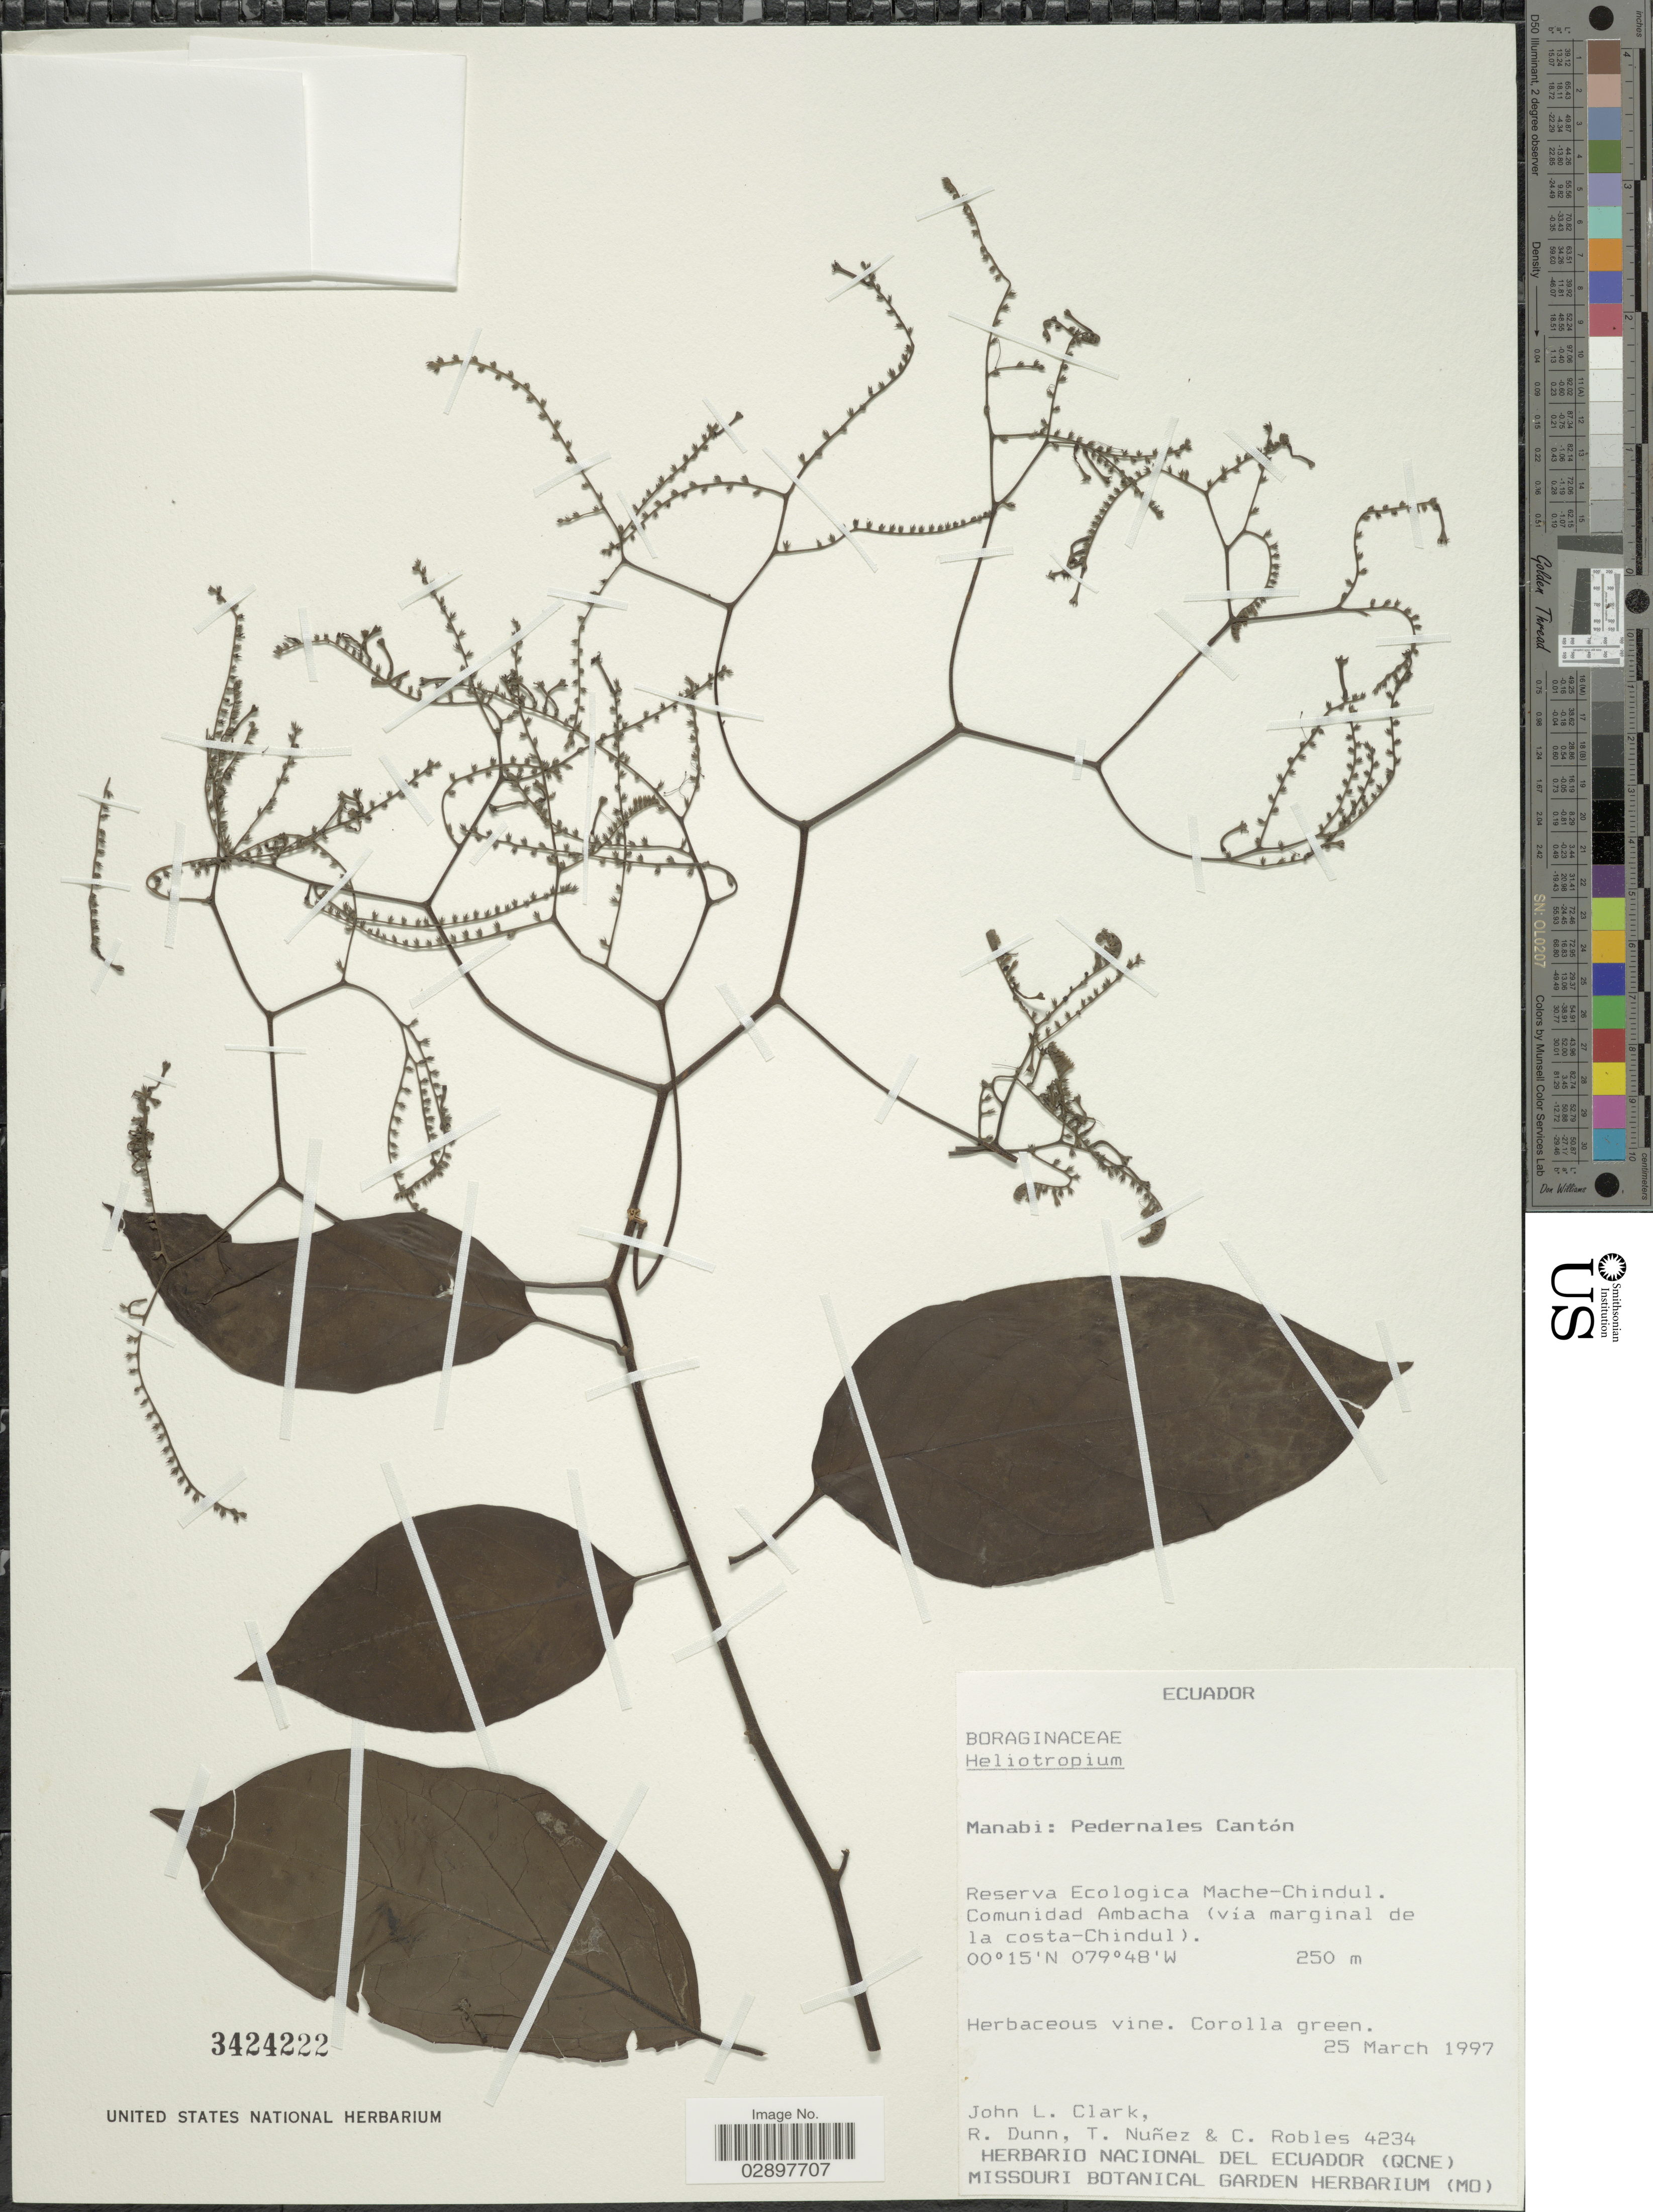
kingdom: Plantae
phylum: Tracheophyta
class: Magnoliopsida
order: Boraginales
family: Heliotropiaceae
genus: Tournefortia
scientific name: Tournefortia sp.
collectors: J. L. Clark, R. Dunn, T. Núñez & C. Robles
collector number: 4234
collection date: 1997-03-25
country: Ecuador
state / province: Manabí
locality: Pedernales Cantón. Reserva Ecologica Mache-Chindul. Comunidad Ambacha (vía marginal de la costa-Chindul).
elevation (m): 250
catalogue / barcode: US 3424222